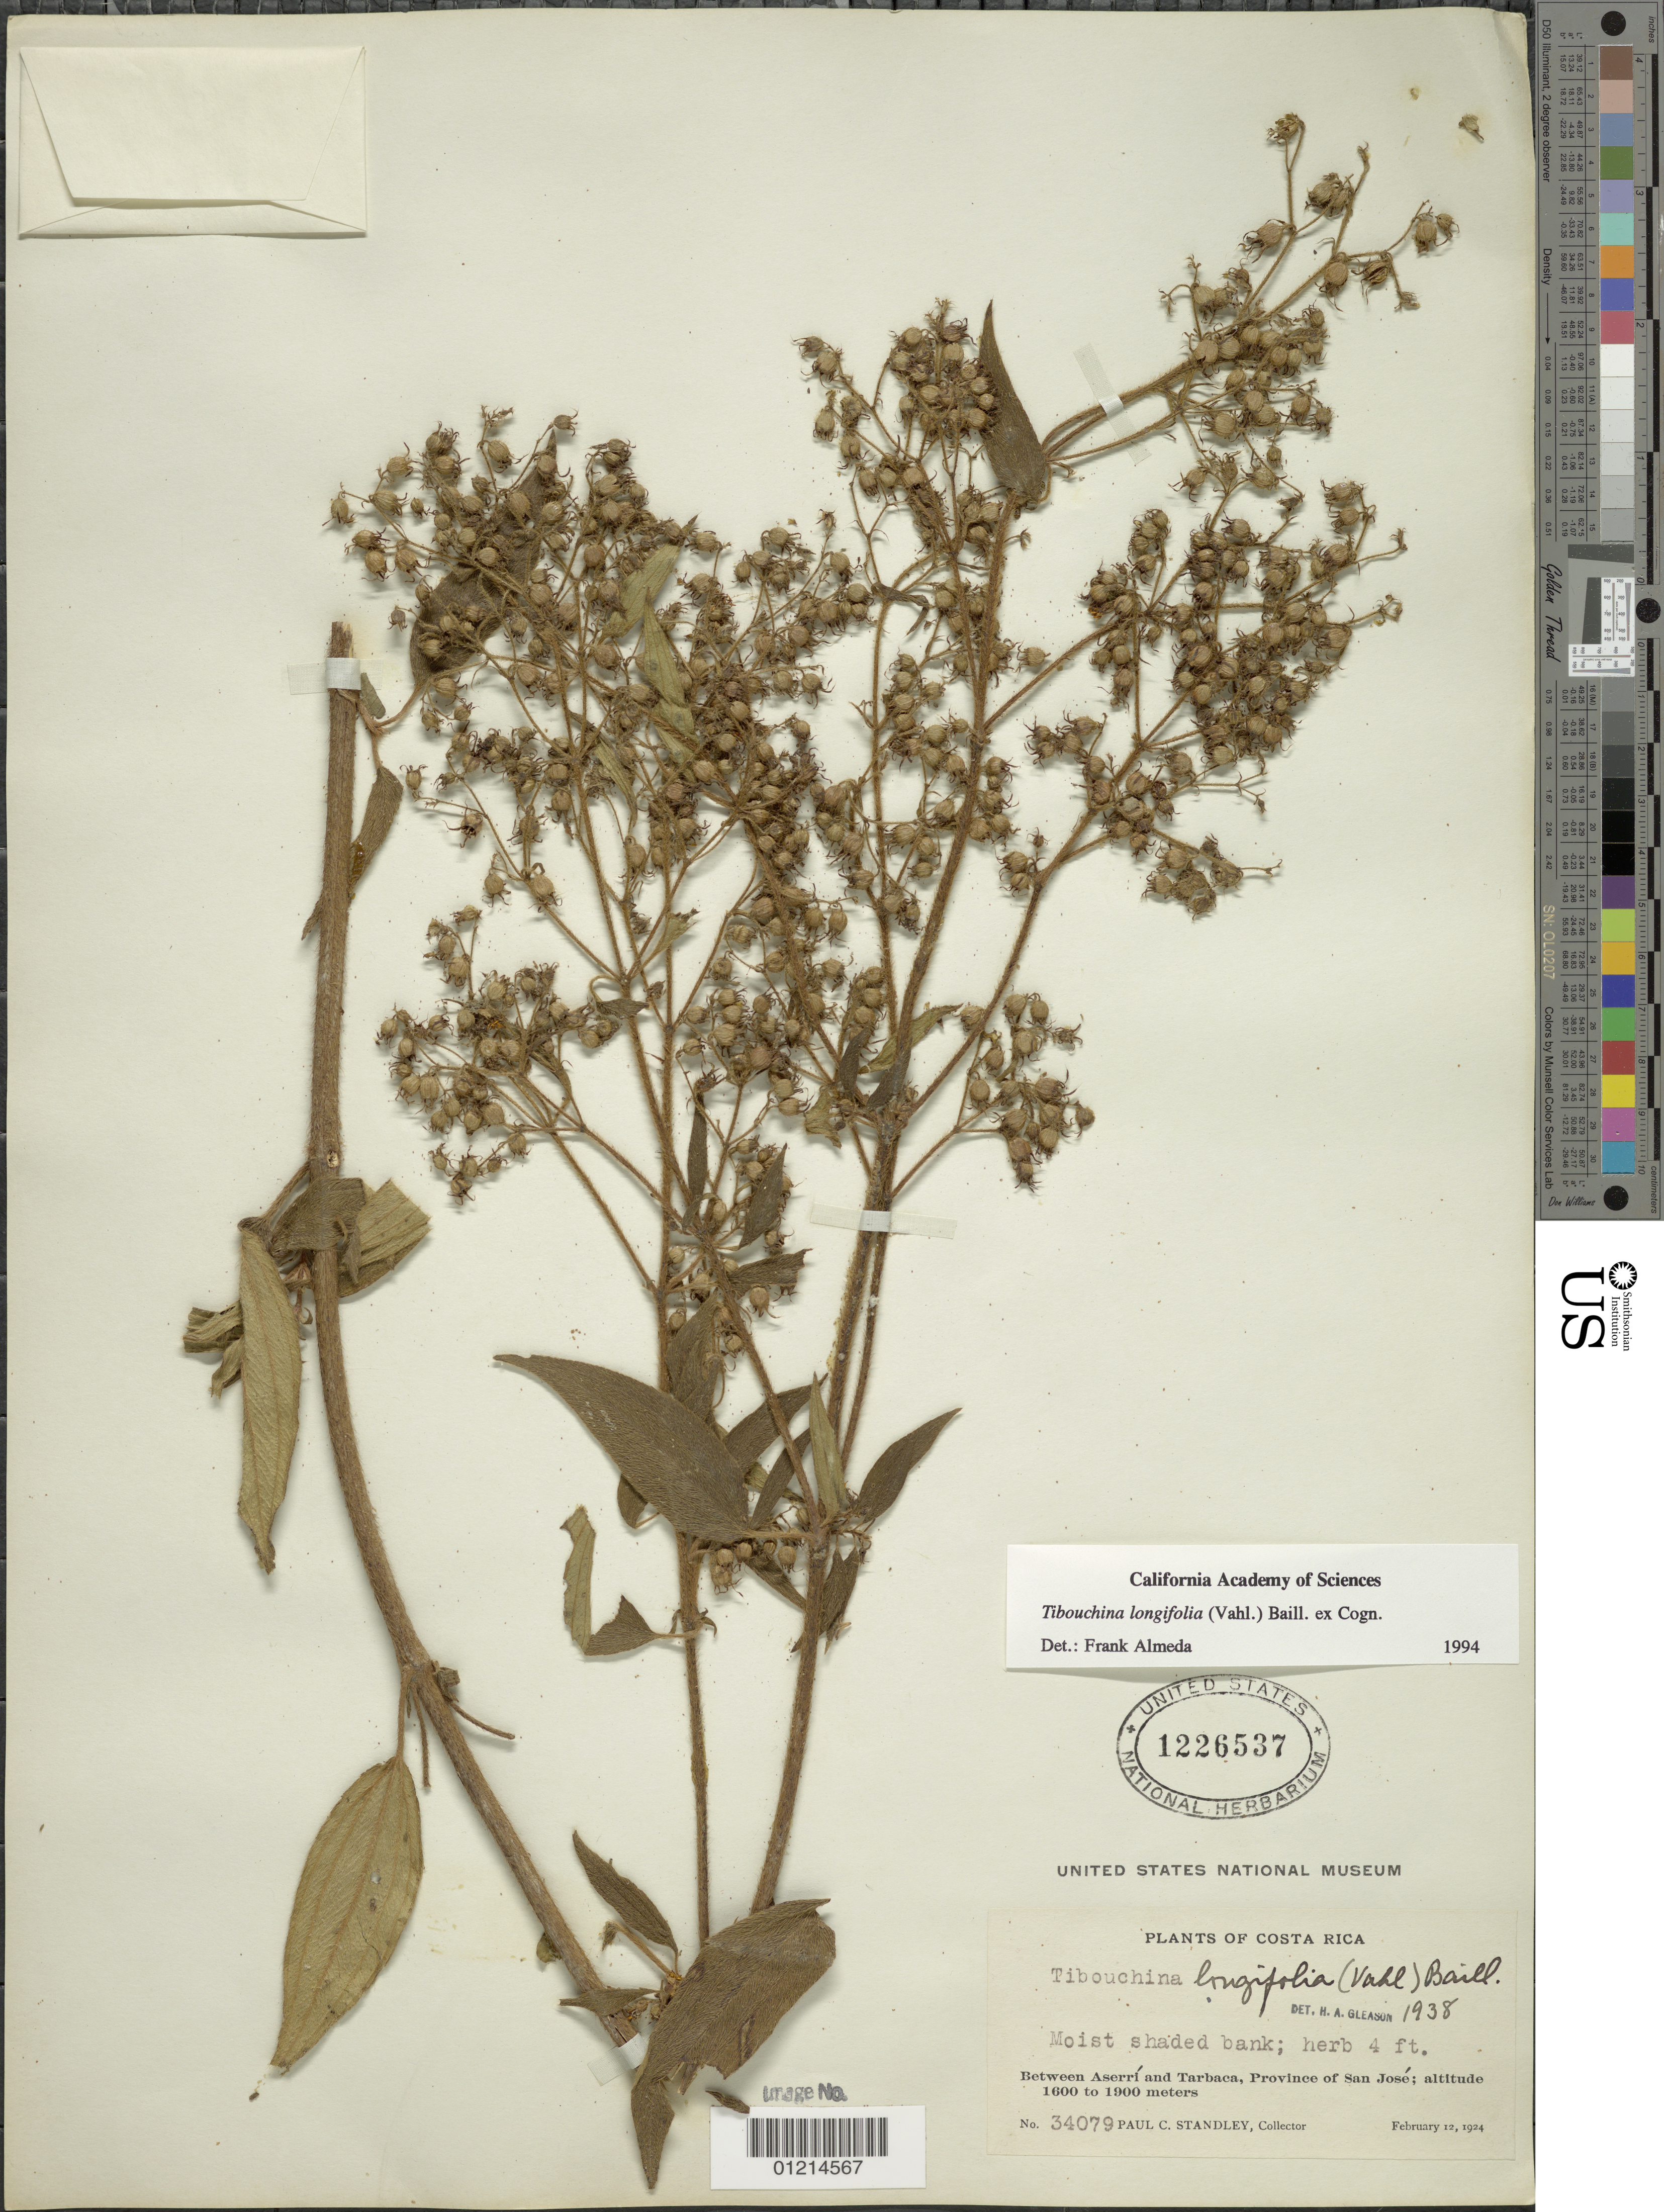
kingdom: Plantae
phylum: Tracheophyta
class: Magnoliopsida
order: Myrtales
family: Melastomataceae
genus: Chaetogastra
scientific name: Chaetogastra longifolia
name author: (Vahl) DC.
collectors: P. C. Standley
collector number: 34079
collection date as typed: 12 Feb 1924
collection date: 1924-02-12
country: Costa Rica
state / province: San José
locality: Between Aserri and Tarbaca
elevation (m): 1600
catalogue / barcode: US 1226537